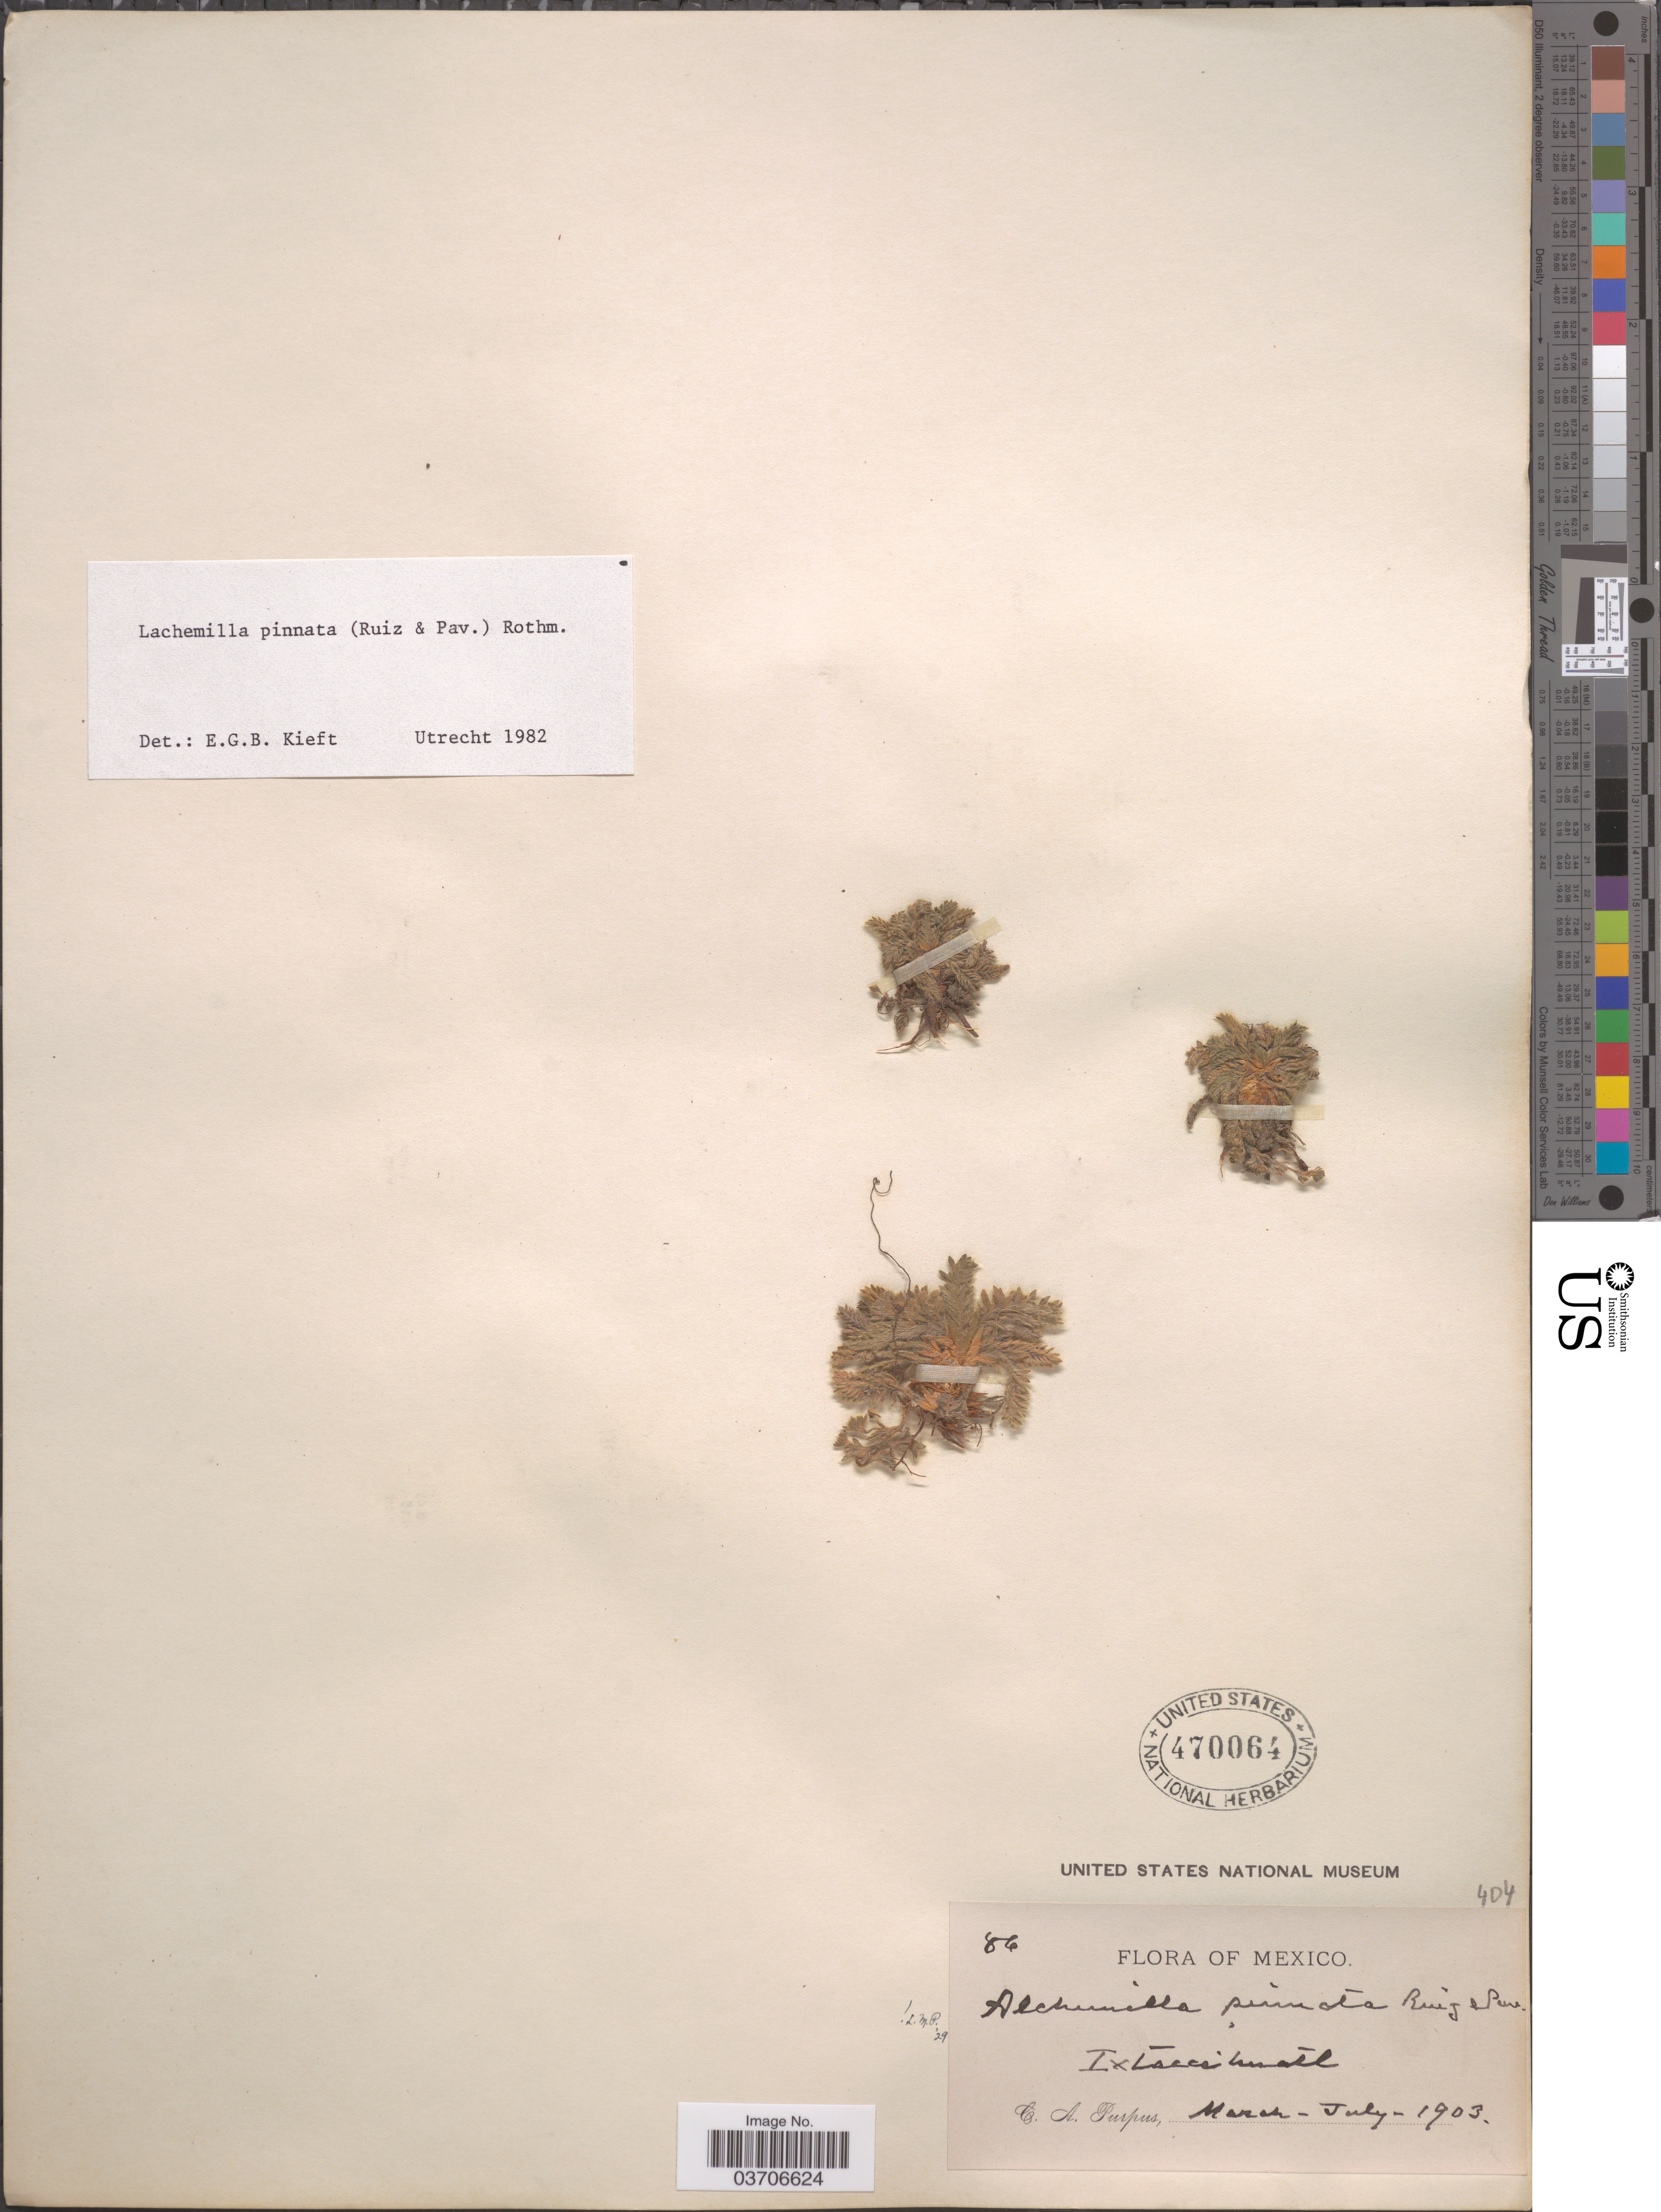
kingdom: Plantae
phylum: Tracheophyta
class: Magnoliopsida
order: Rosales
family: Rosaceae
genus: Lachemilla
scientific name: Lachemilla pinnata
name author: (Ruiz & Pav.) Rothm.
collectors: C. A. Purpus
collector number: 86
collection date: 1903-03/1903-07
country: Mexico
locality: Ixtaccihuatl.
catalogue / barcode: US 470064